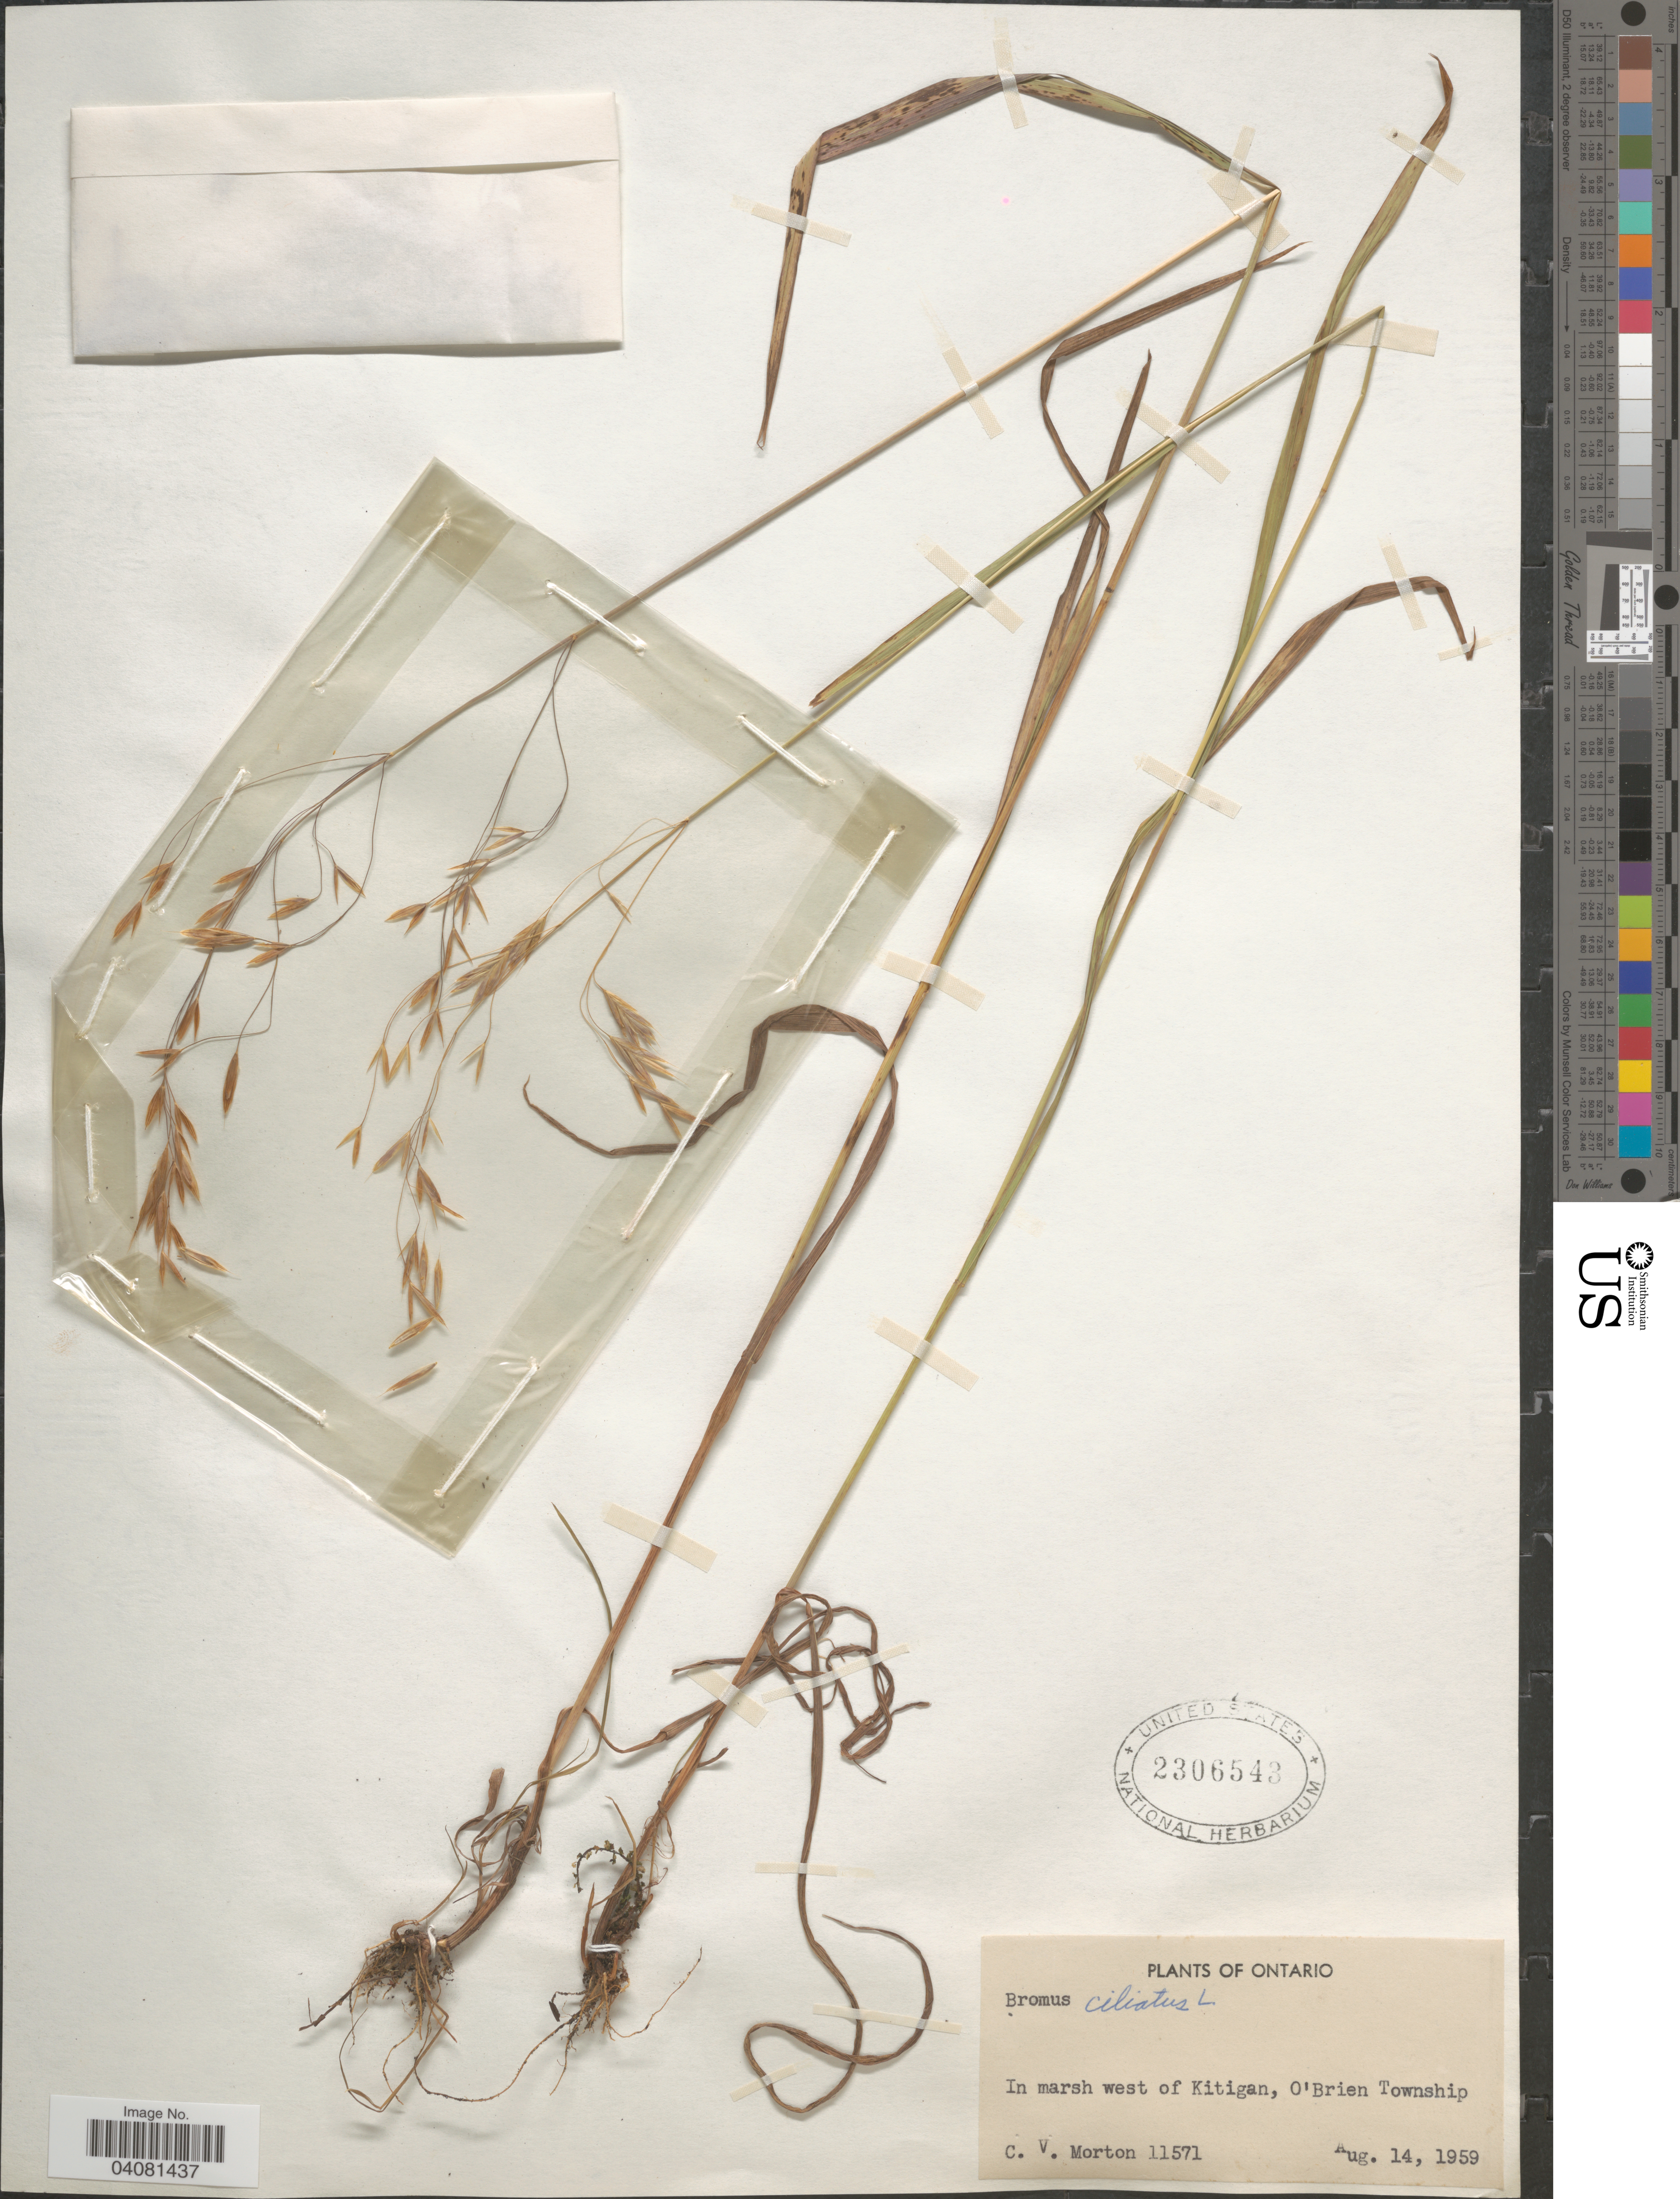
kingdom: Plantae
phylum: Tracheophyta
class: Liliopsida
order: Poales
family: Poaceae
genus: Bromus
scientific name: Bromus ciliatus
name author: L.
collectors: C. V. Morton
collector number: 11571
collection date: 1959-08-14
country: Canada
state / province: Ontario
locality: In marsh west of Kitigan, O'Brien Township.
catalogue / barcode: US 2306543